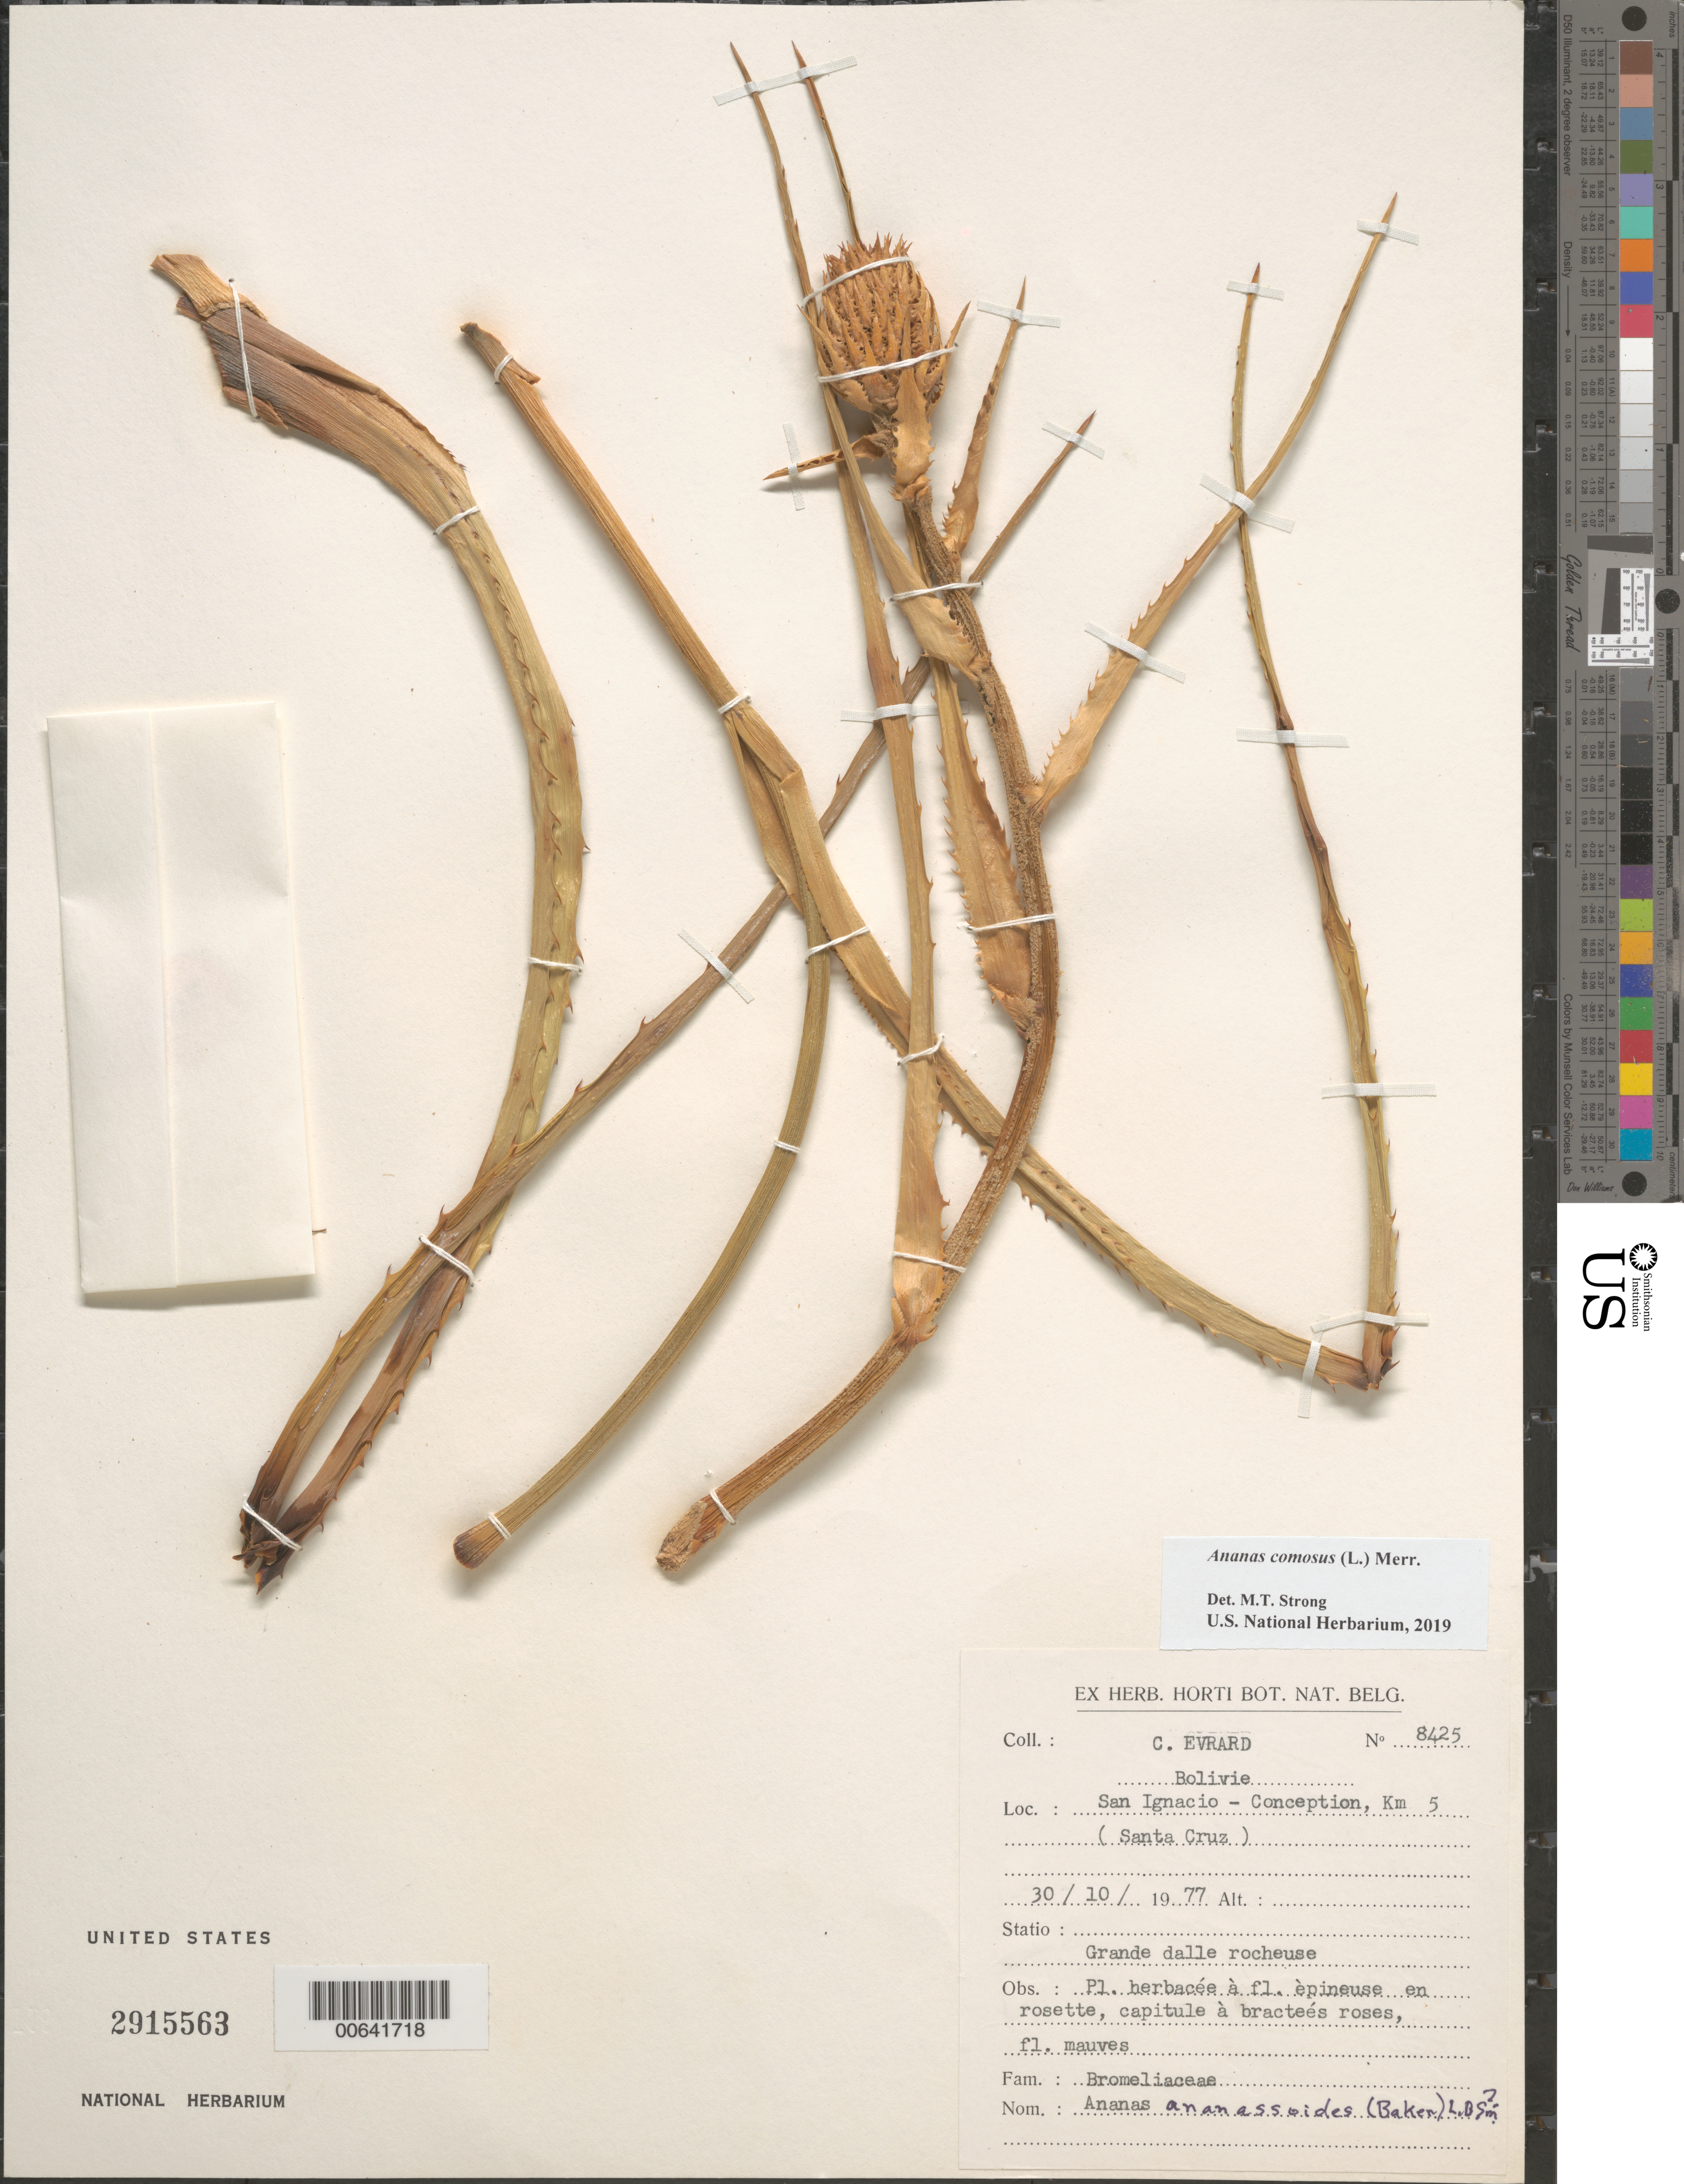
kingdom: Plantae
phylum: Tracheophyta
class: Liliopsida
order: Poales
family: Bromeliaceae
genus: Ananas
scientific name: Ananas comosus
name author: (L.) Merr.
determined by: Strong, Mark T., (BOT), Smithsonian Institution - National Museum of Natural History (UNITED STATES)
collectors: C. Evrard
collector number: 8425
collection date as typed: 30 Oct 1977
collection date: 1977-10-30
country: Bolivia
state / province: Santa Cruz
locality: San Ignacio. 5 km de Concepci'on Hacia Santa Cruz.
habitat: Rocosa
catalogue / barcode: US 2915563